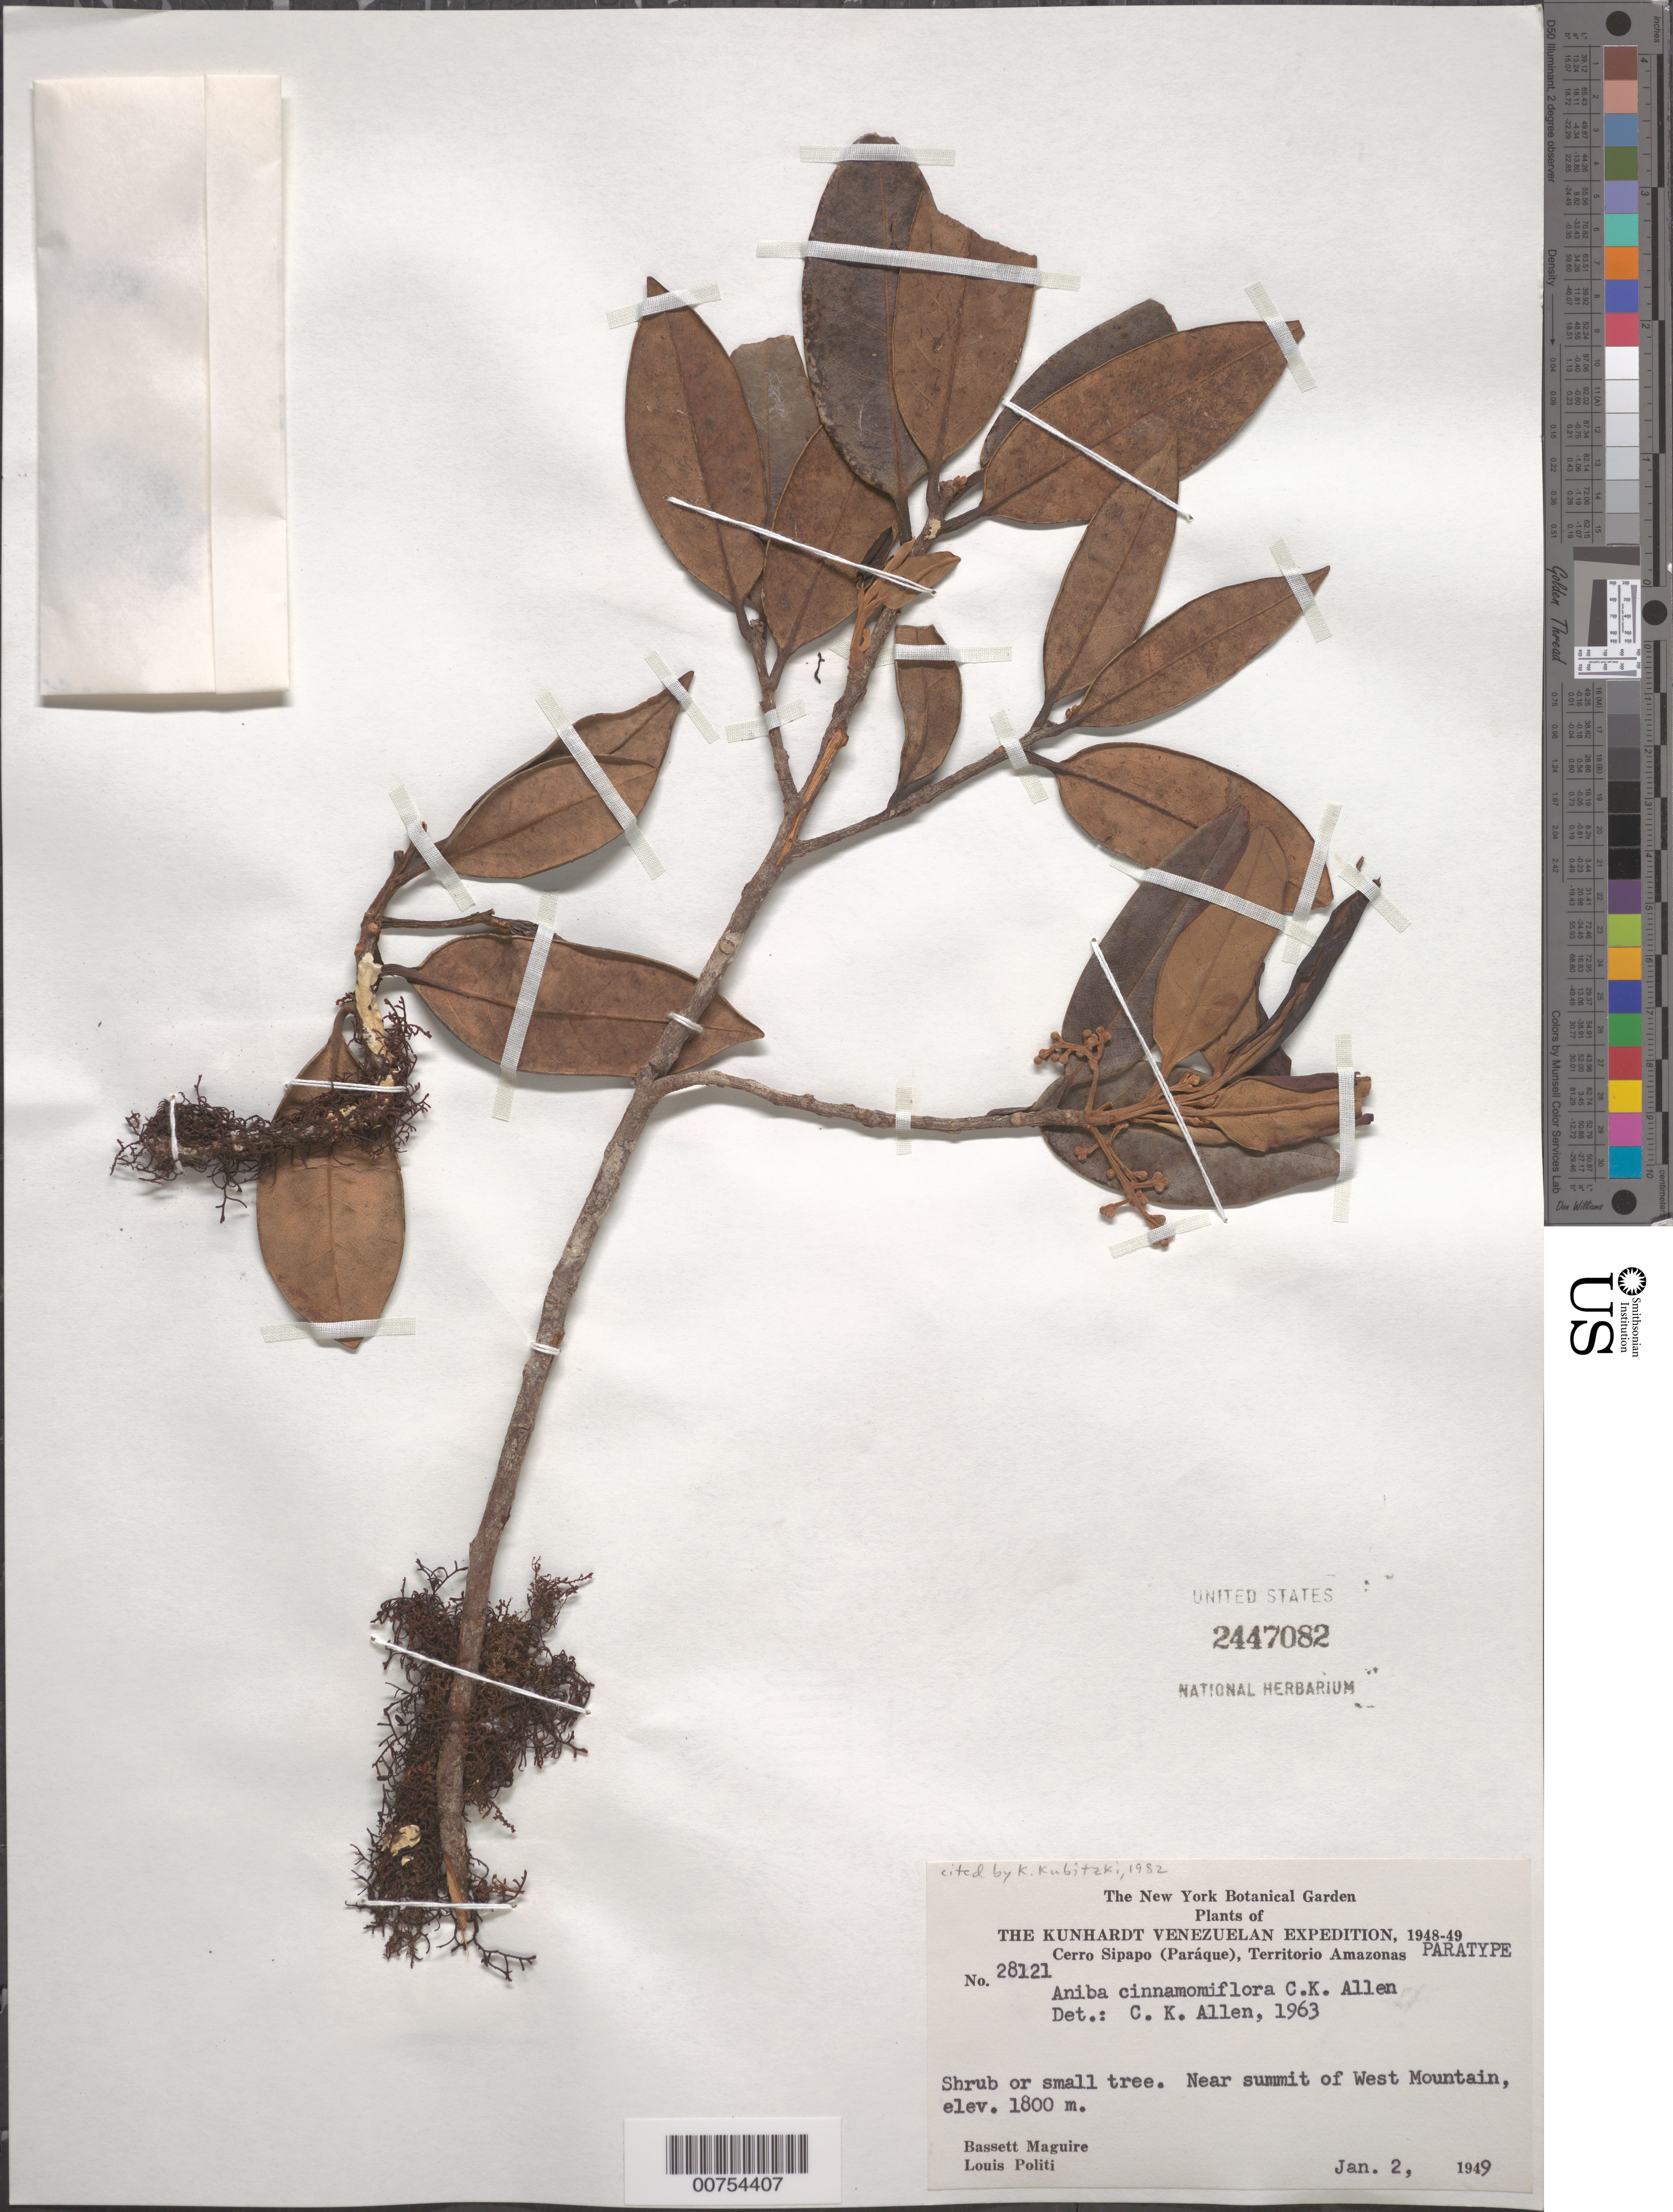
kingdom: Plantae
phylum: Tracheophyta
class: Magnoliopsida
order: Laurales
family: Lauraceae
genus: Aniba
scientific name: Aniba cinnamomiflora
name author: C.K. Allen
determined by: Kubitzki, Klaus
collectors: B. Maguire & L. Politi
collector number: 28121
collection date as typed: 2-Jan-49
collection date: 1949-01-02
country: Venezuela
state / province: Amazonas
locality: Cerro Sipapo (Paráque), near summit of West Mountain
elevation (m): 1800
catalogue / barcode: US 2447082